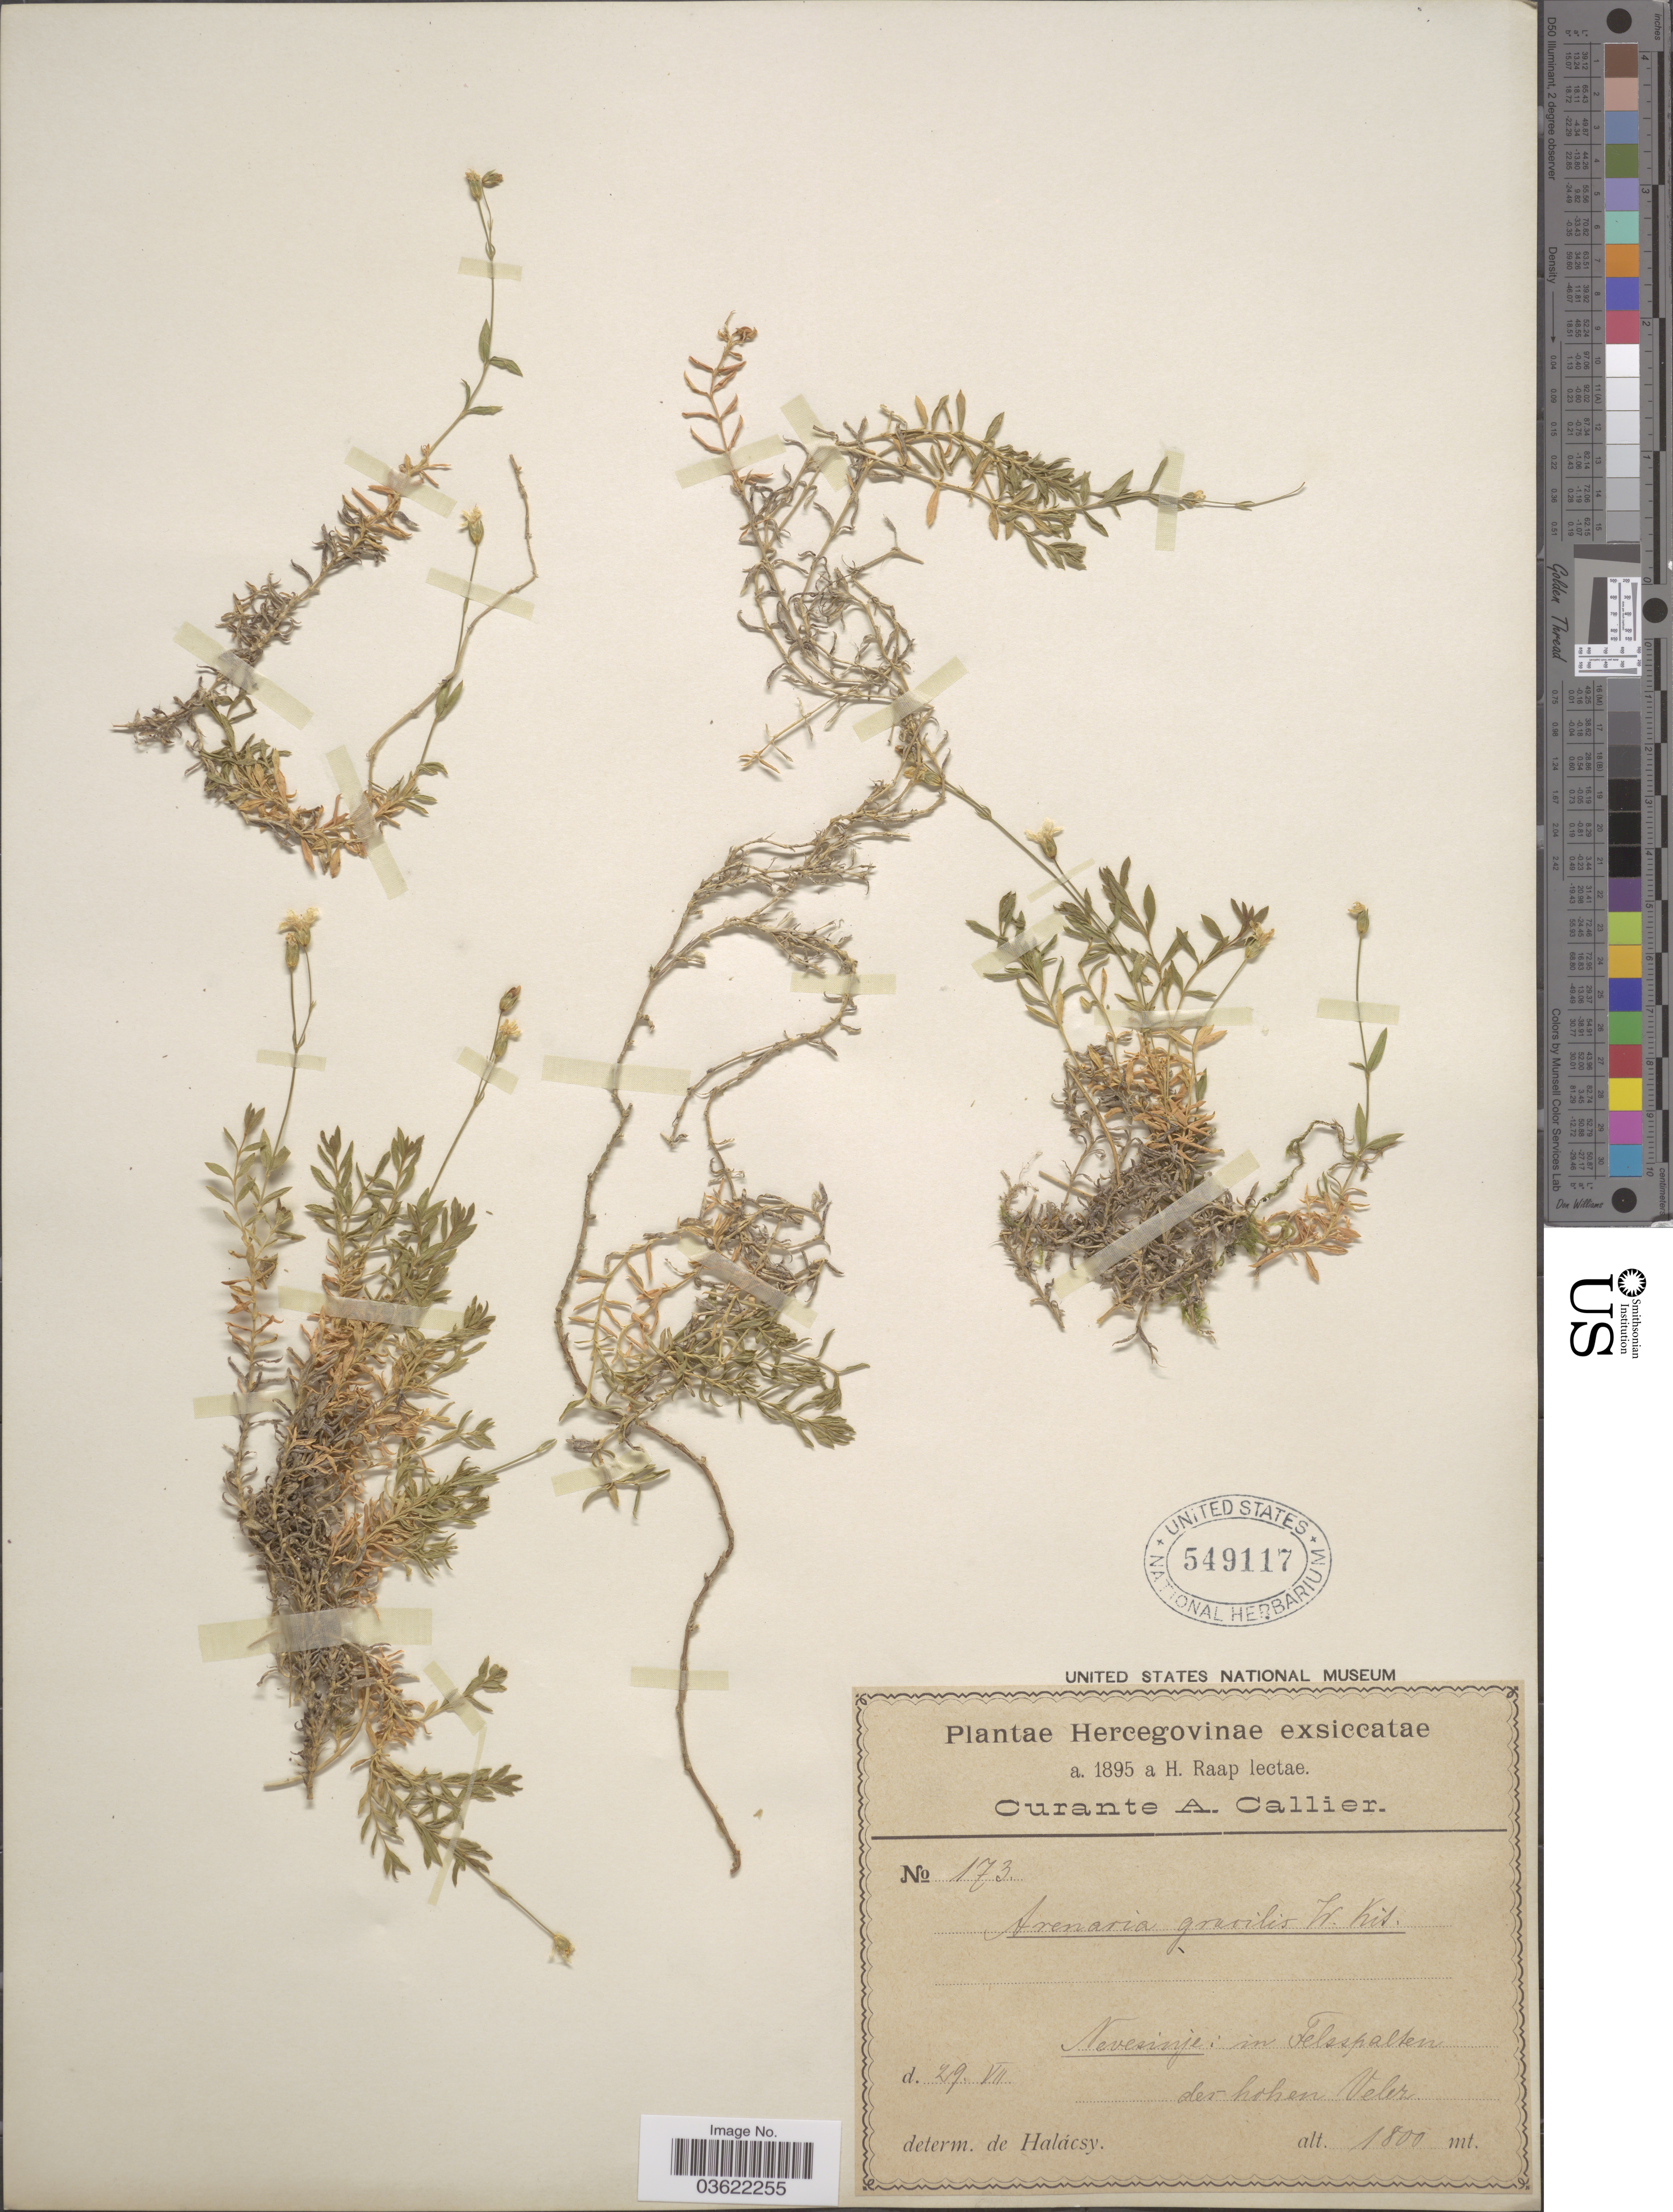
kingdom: Plantae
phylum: Tracheophyta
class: Magnoliopsida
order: Caryophyllales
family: Caryophyllaceae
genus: Arenaria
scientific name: Arenaria gracilis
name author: Waldst. & Kit.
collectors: H. Raap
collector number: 173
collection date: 1895-07-29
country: Bosnia and Herzegovina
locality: Hercegovinae. Nevesinje: in Felsspalten der hohen Velez.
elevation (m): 1800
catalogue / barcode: US 549117